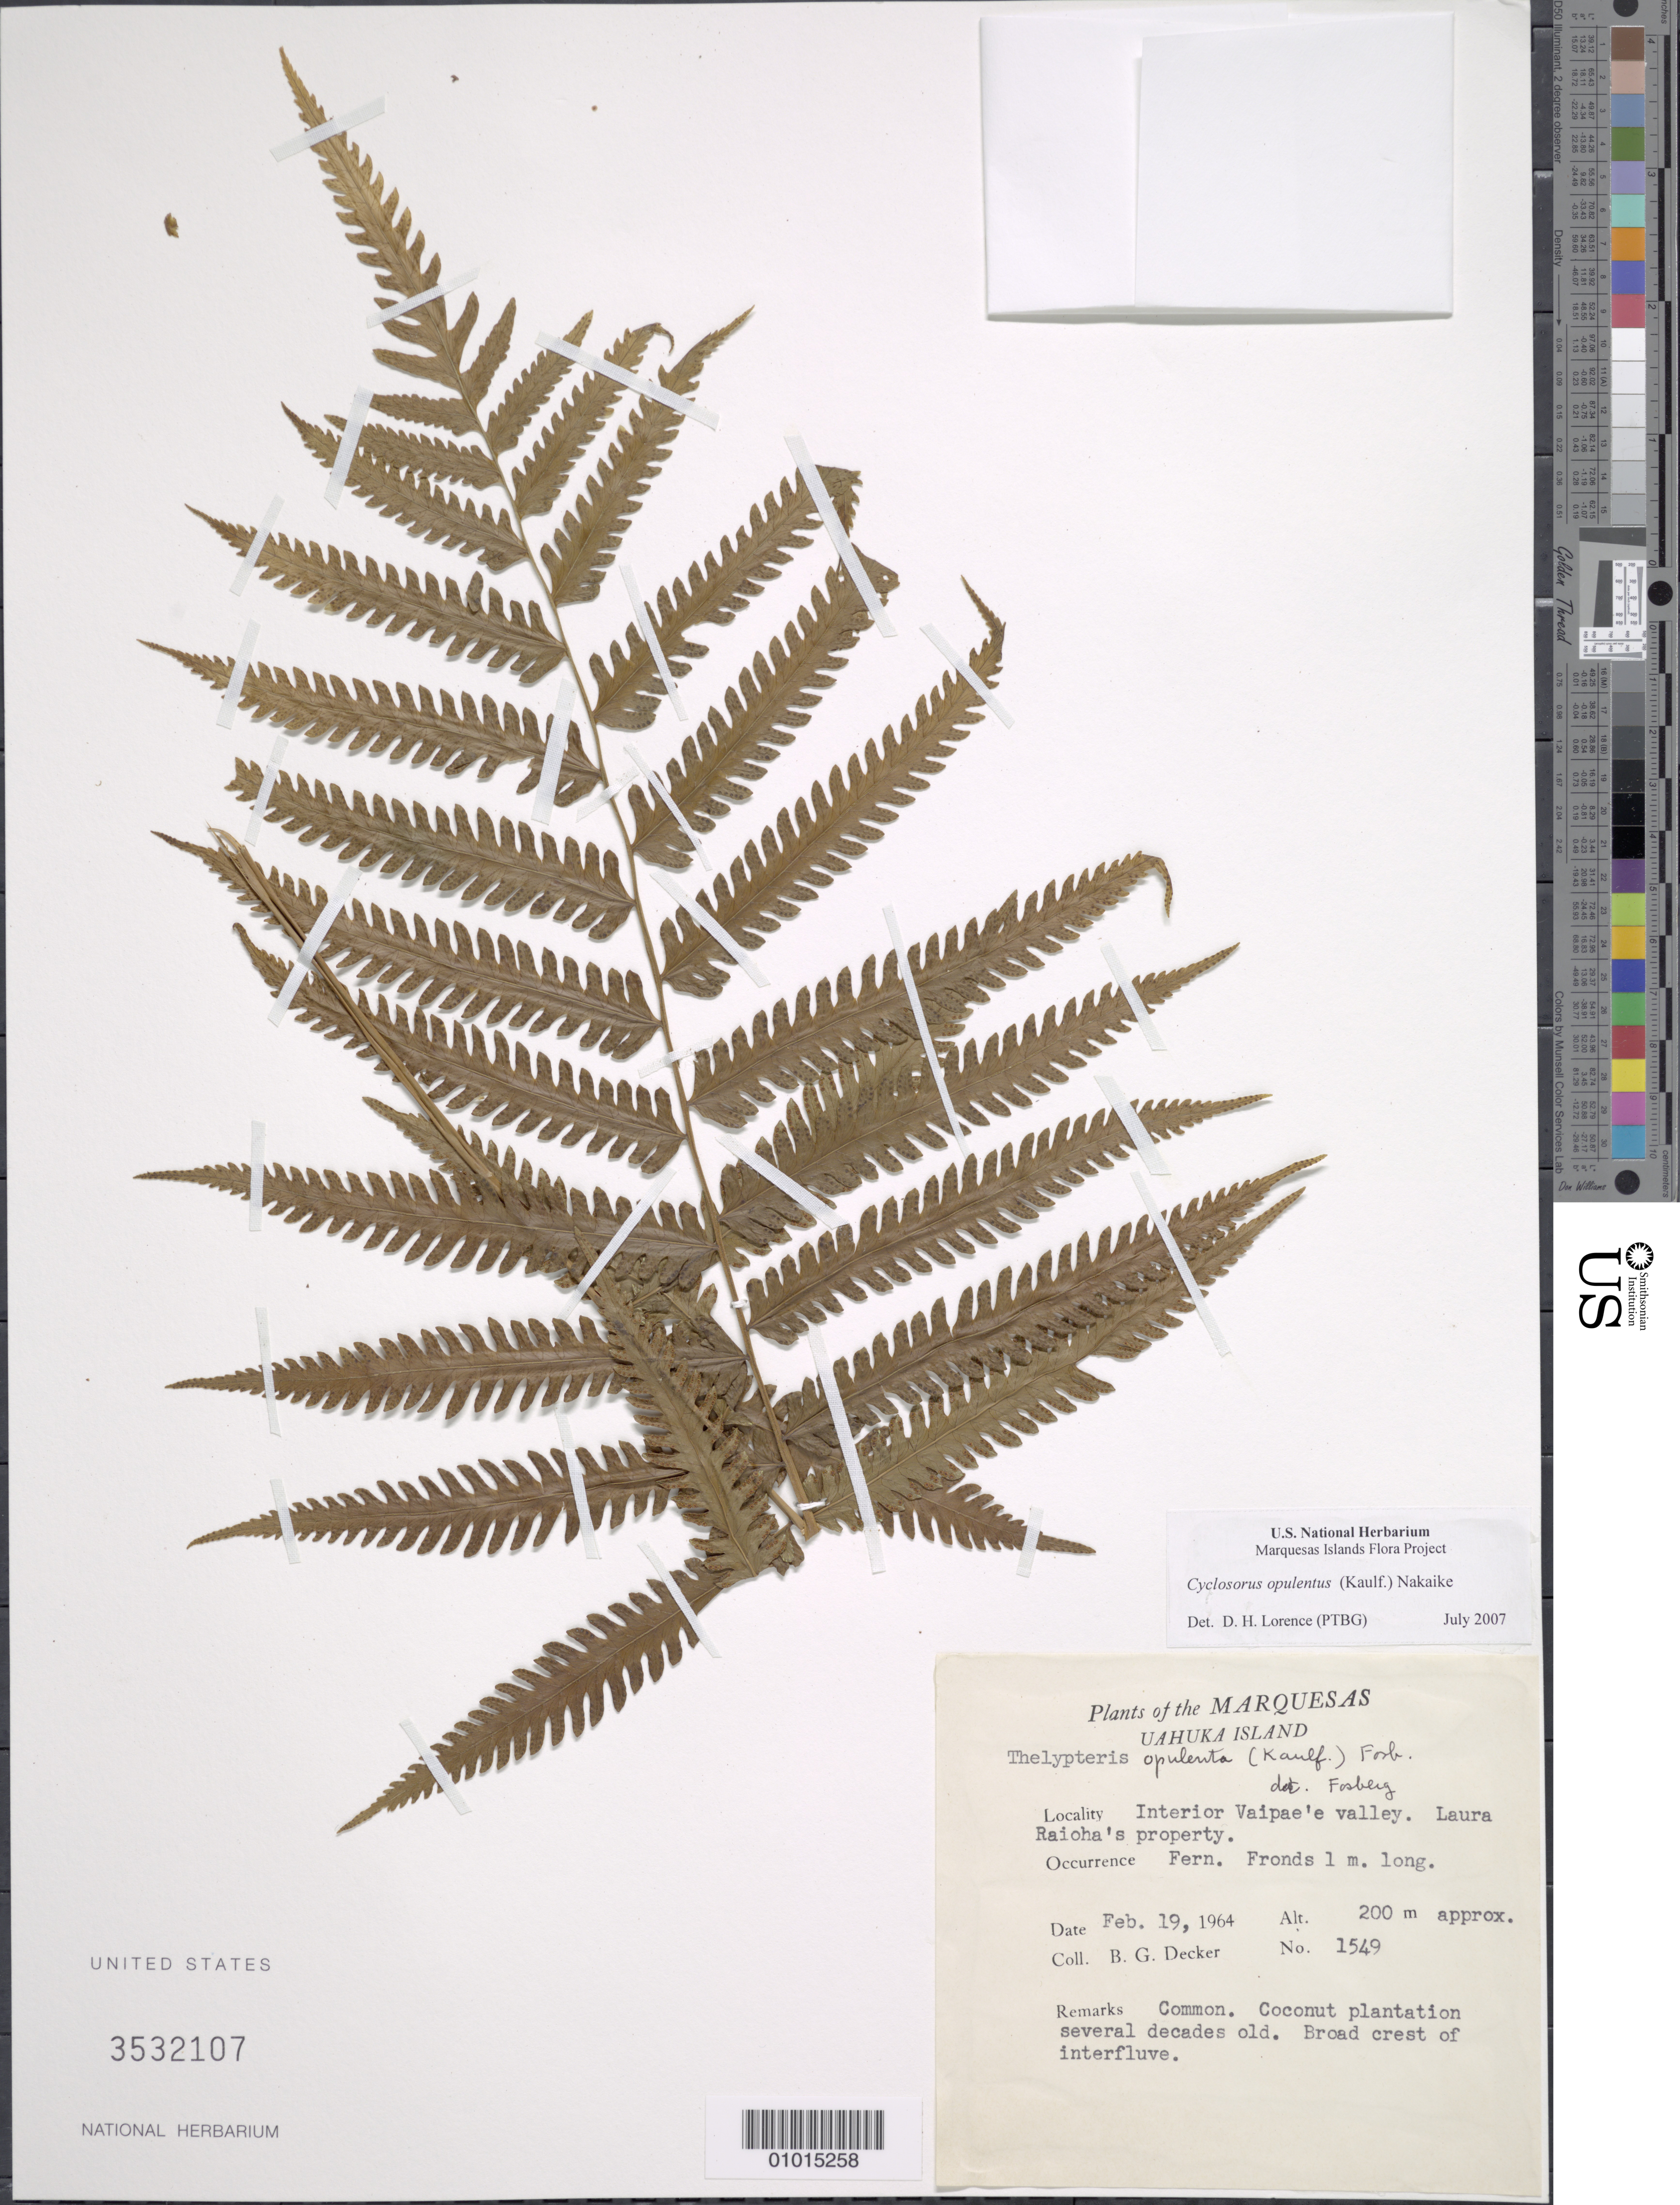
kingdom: Plantae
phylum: Tracheophyta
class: Polypodiopsida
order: Polypodiales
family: Thelypteridaceae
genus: Amphineuron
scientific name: Amphineuron opulentum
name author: (Kaulf.) Holttum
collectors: B. G. Decker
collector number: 1549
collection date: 1964-02-19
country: French Polynesia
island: Ua Huka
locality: Interior Vaipae'e valley; Laura Raioha's property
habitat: Common. Coconut plantation several decades old. Broad crest of interfluve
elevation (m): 200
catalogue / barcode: US 3532107